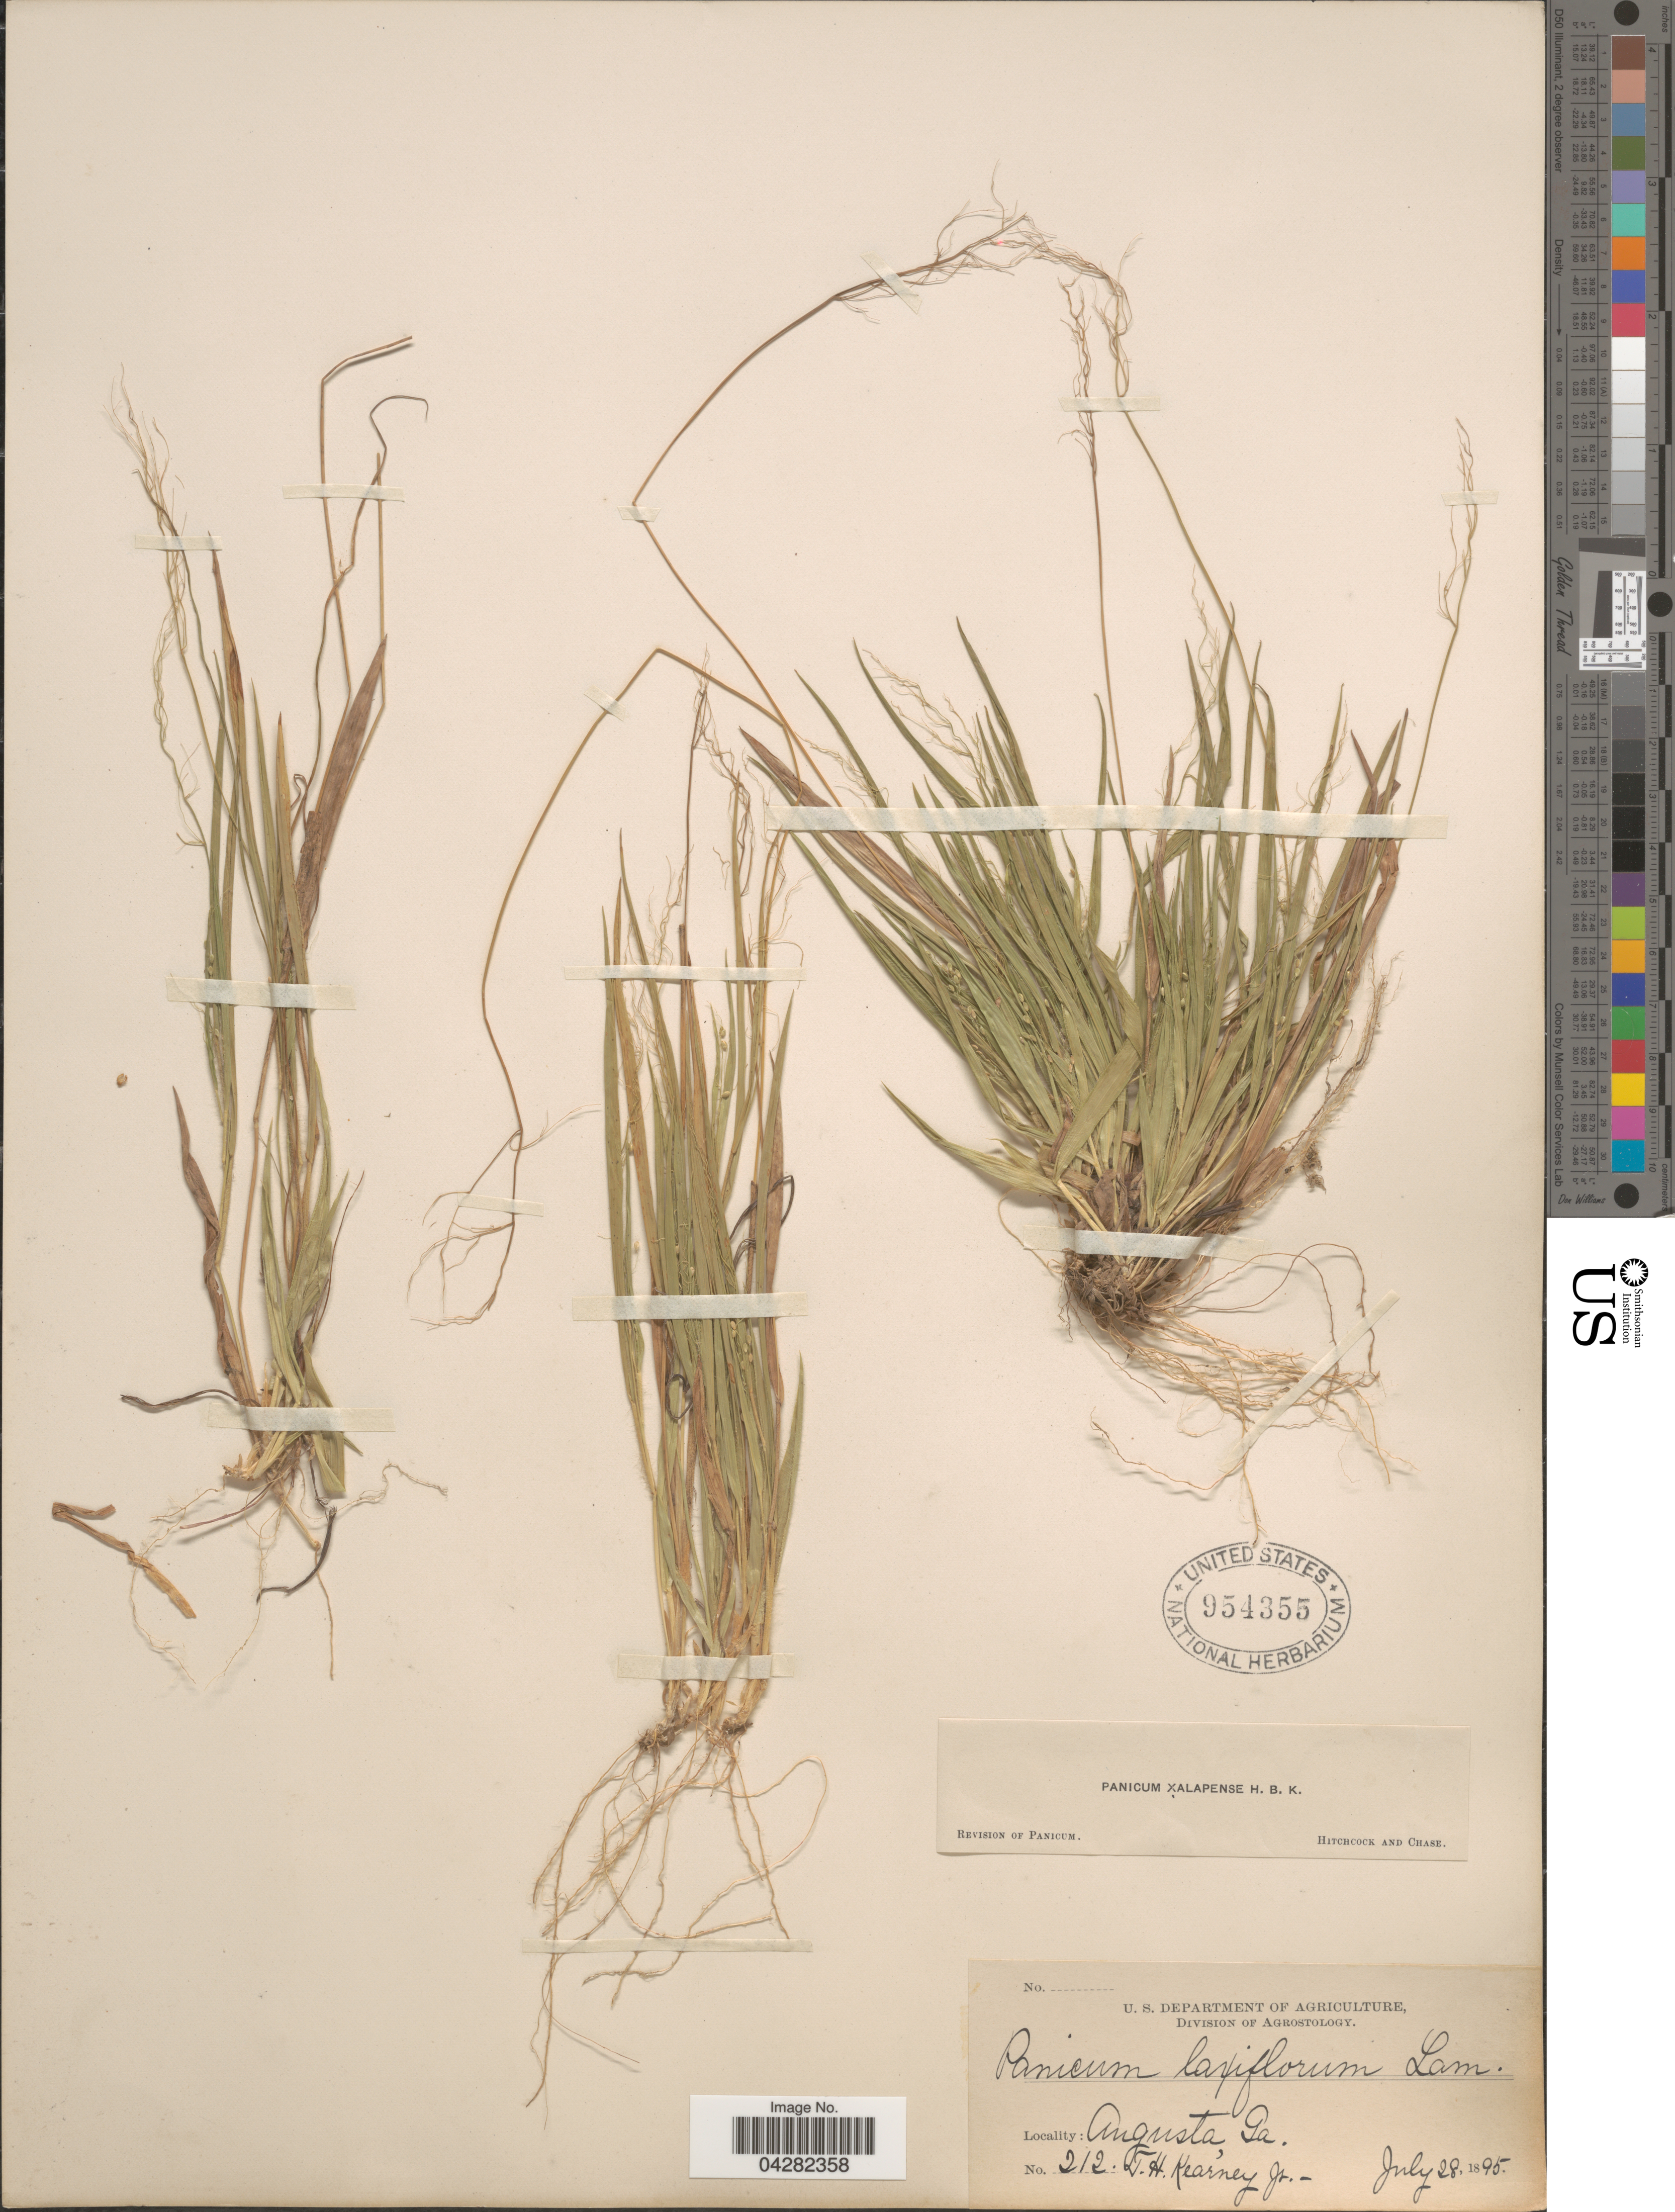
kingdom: Plantae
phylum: Tracheophyta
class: Liliopsida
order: Poales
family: Poaceae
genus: Dichanthelium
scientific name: Dichanthelium laxiflorum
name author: (Lam.) Gould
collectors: T. H. Kearney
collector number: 212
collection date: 1895-07-28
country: United States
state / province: Georgia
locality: Augusta.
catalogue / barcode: US 954355